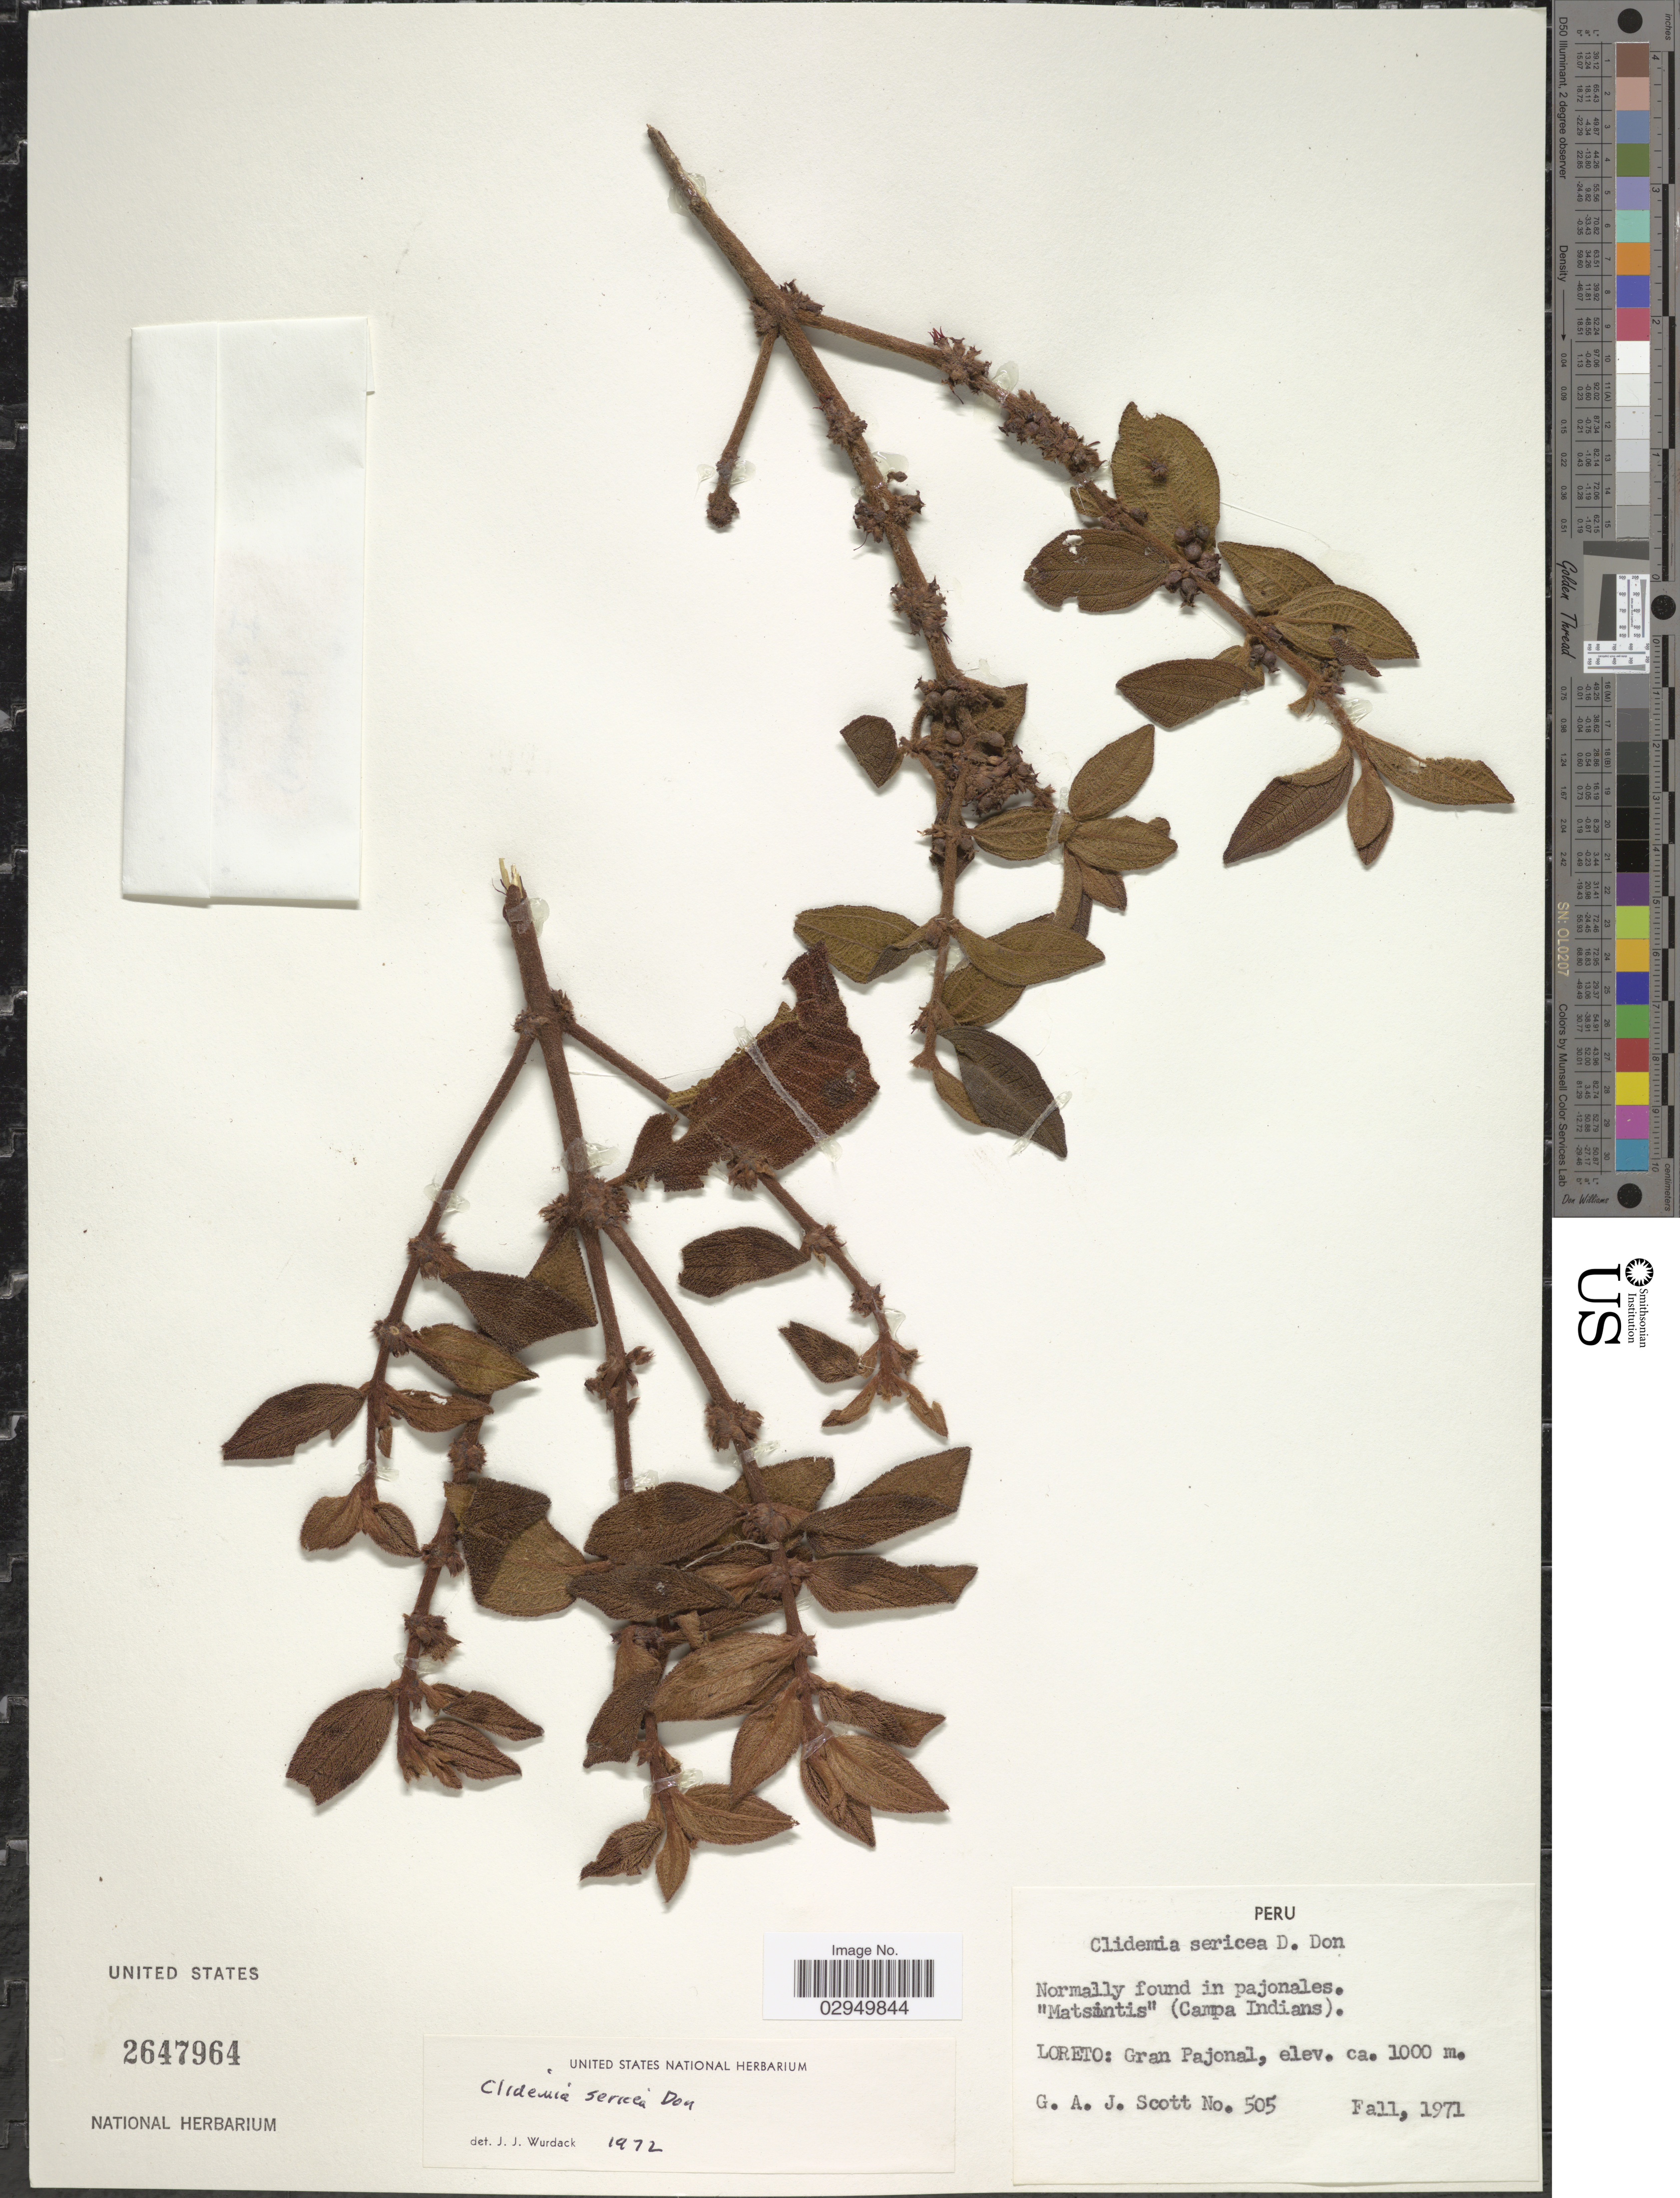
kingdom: Plantae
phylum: Tracheophyta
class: Magnoliopsida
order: Myrtales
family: Melastomataceae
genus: Clidemia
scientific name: Clidemia sericea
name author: D. Don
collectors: G. Scott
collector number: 505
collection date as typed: Fall, 1971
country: Peru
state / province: Loreto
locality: Gran Pajonal.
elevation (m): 1000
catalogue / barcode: US 2647964